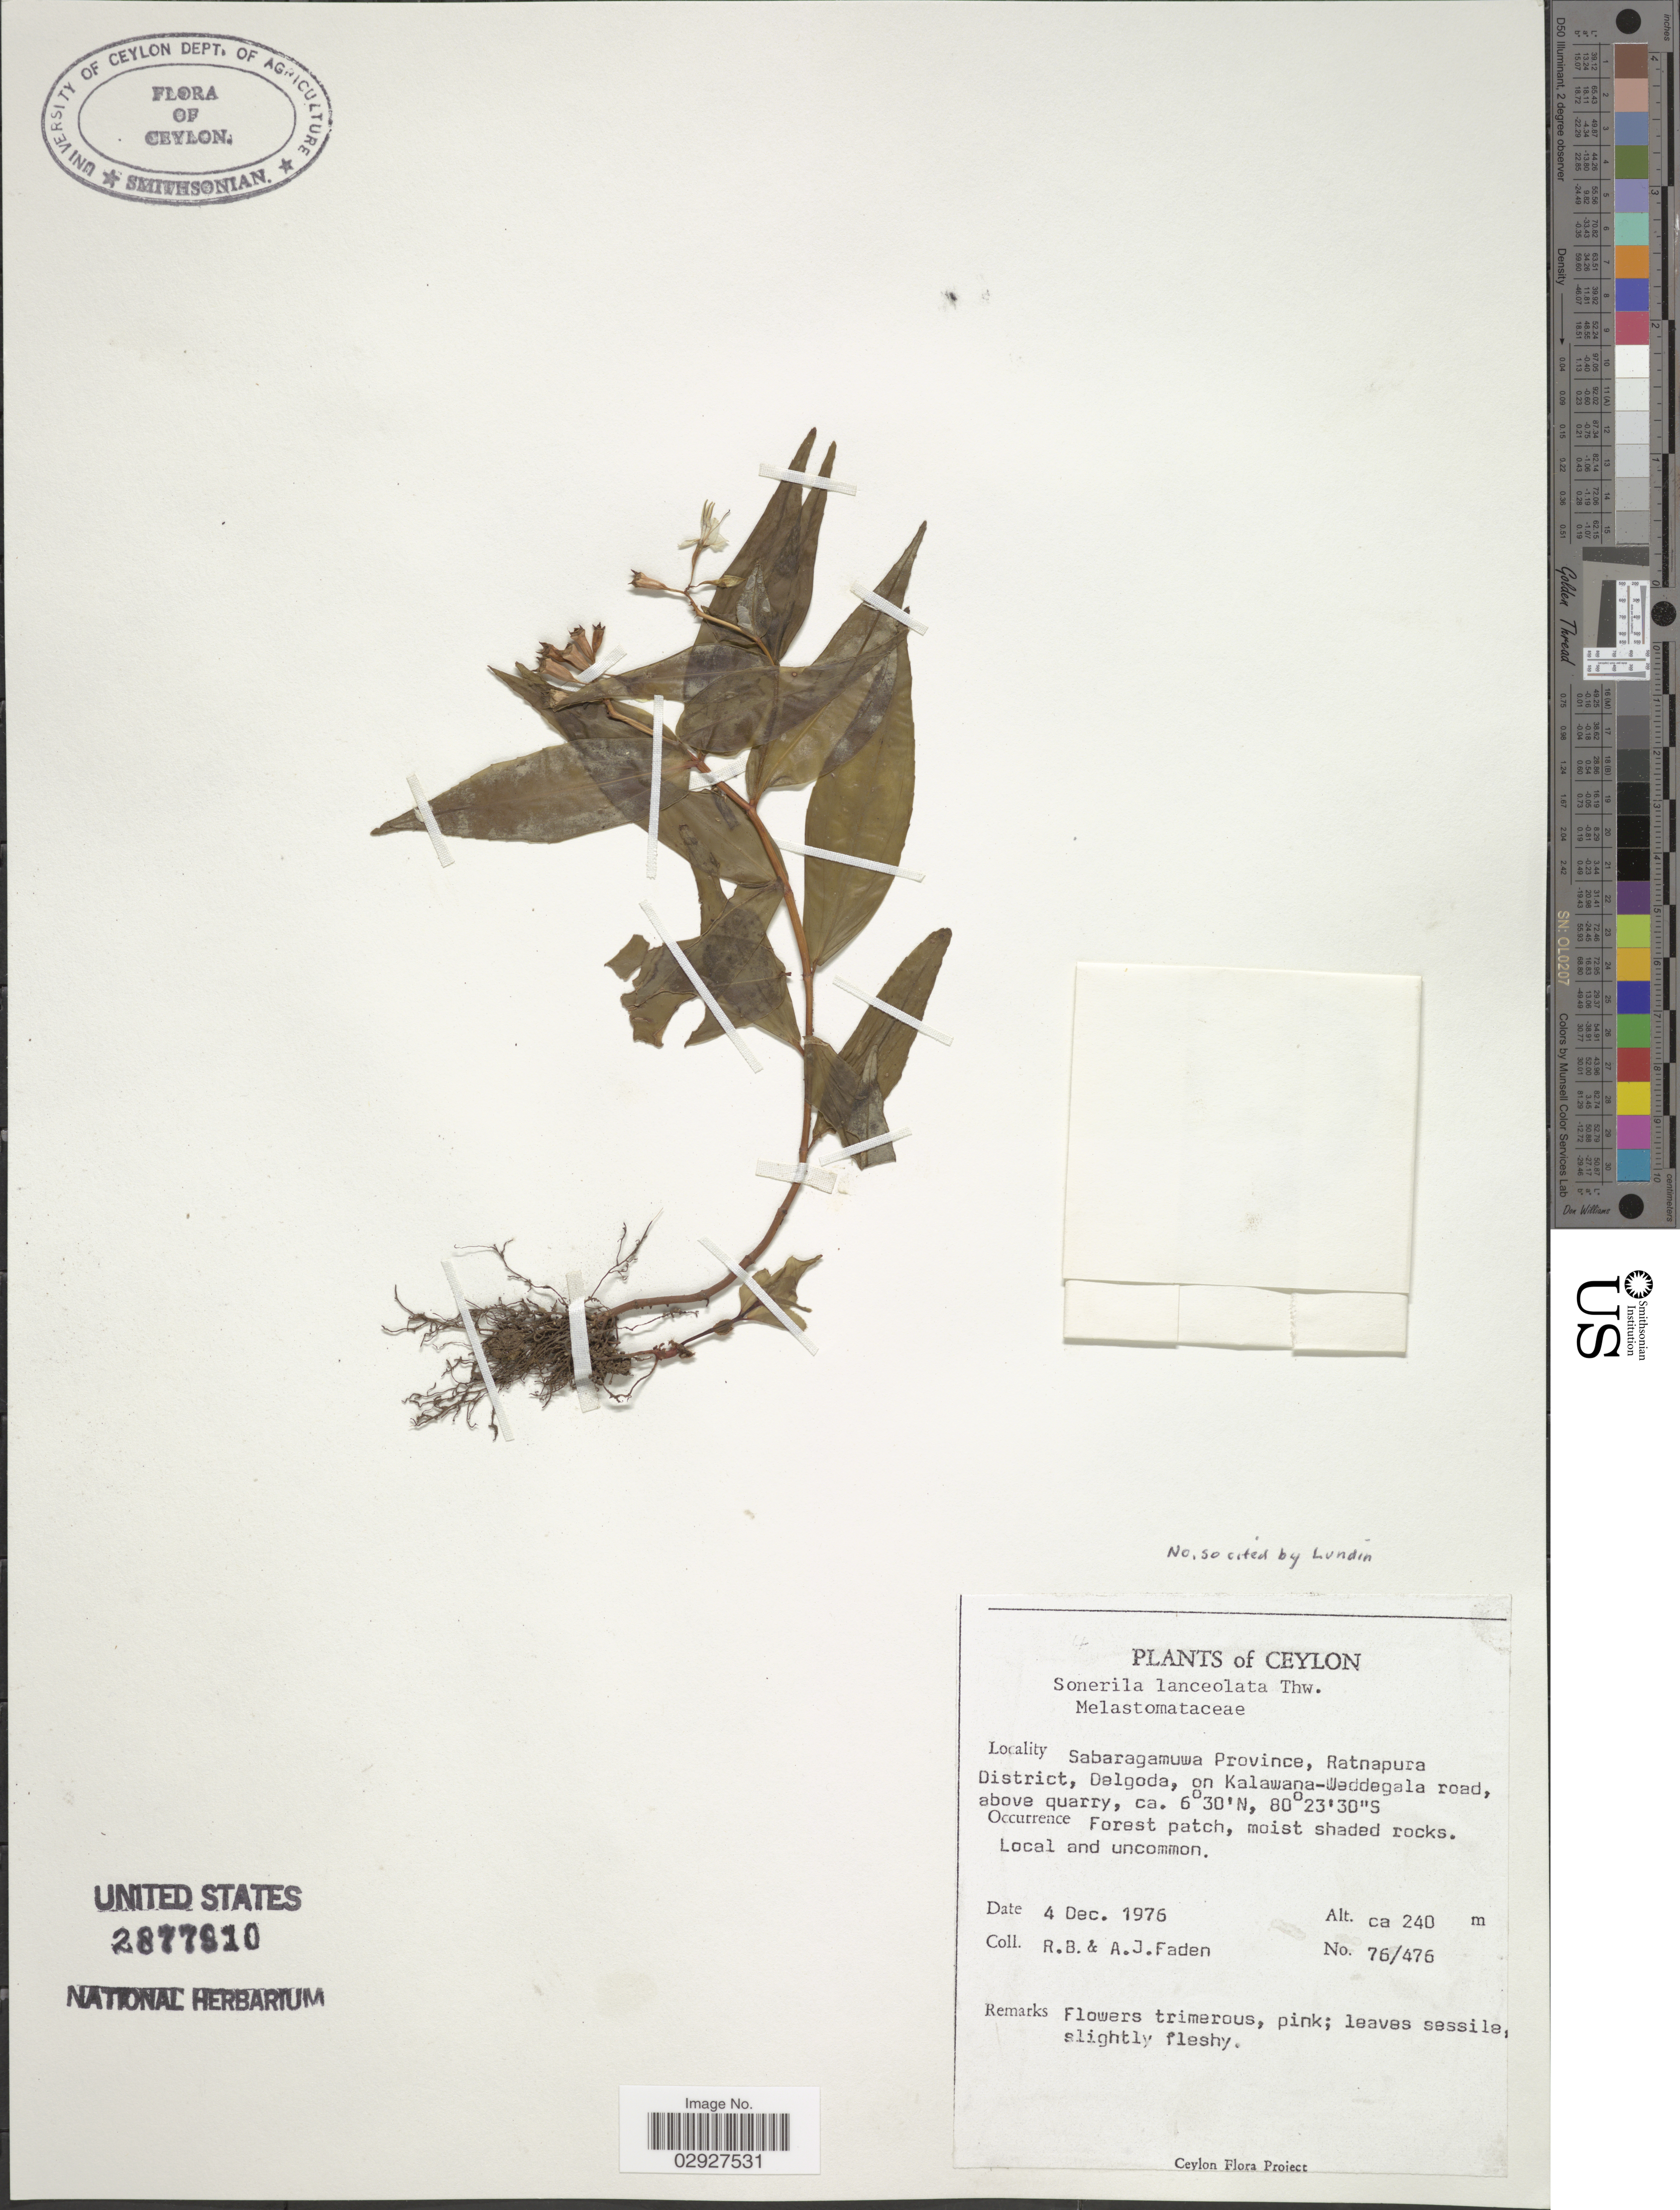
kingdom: Plantae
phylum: Tracheophyta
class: Magnoliopsida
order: Myrtales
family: Melastomataceae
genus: Sonerila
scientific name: Sonerila lanceolata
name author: Thwaites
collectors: R. B. Faden & A. J. Faden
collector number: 76/476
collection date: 1976-12-04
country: Sri Lanka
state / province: Sabaragamuwa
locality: Ceylon. Ratnapura District, Delgoda, on Kalawana-Weddegala road, above quarry.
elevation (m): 240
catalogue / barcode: US 2877910